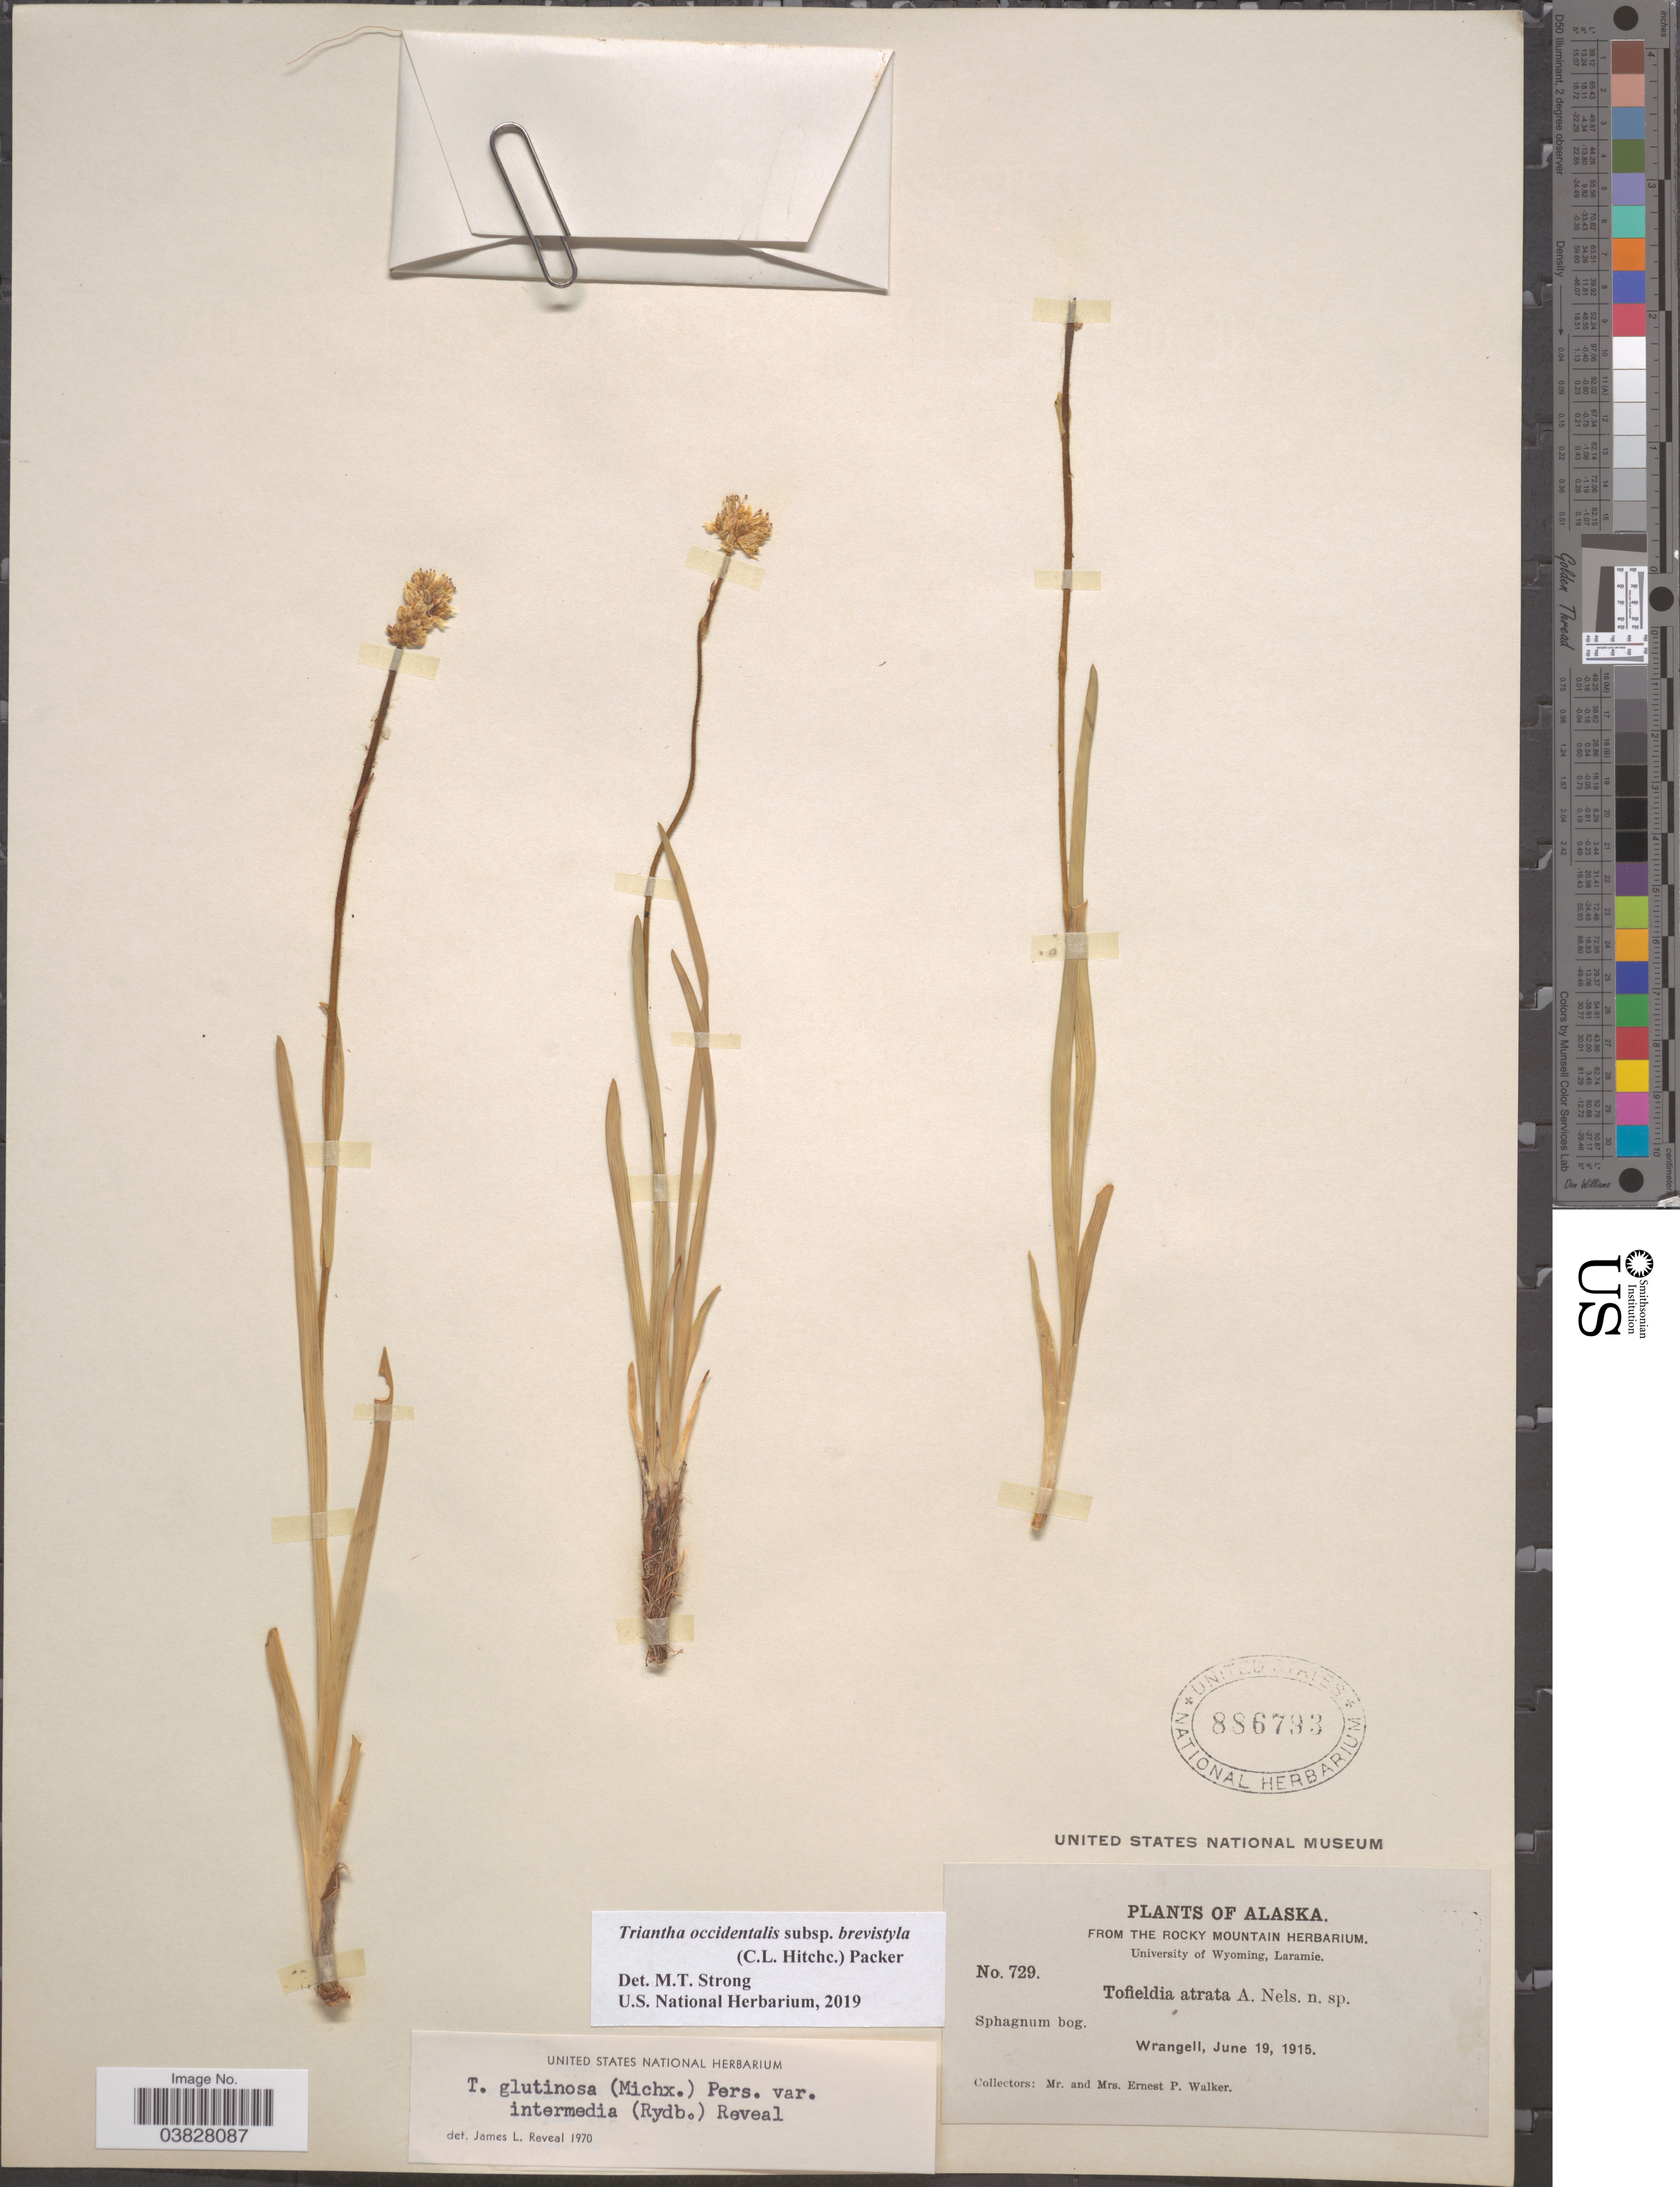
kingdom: Plantae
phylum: Tracheophyta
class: Liliopsida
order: Alismatales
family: Tofieldiaceae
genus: Triantha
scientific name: Triantha occidentalis subsp. brevistyla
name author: (C.L. Hitchc.) Packer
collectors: E. P. Walker & E. Walker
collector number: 729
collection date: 1915-06-19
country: United States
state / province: Alaska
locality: Wrangell.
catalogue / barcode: US 886793